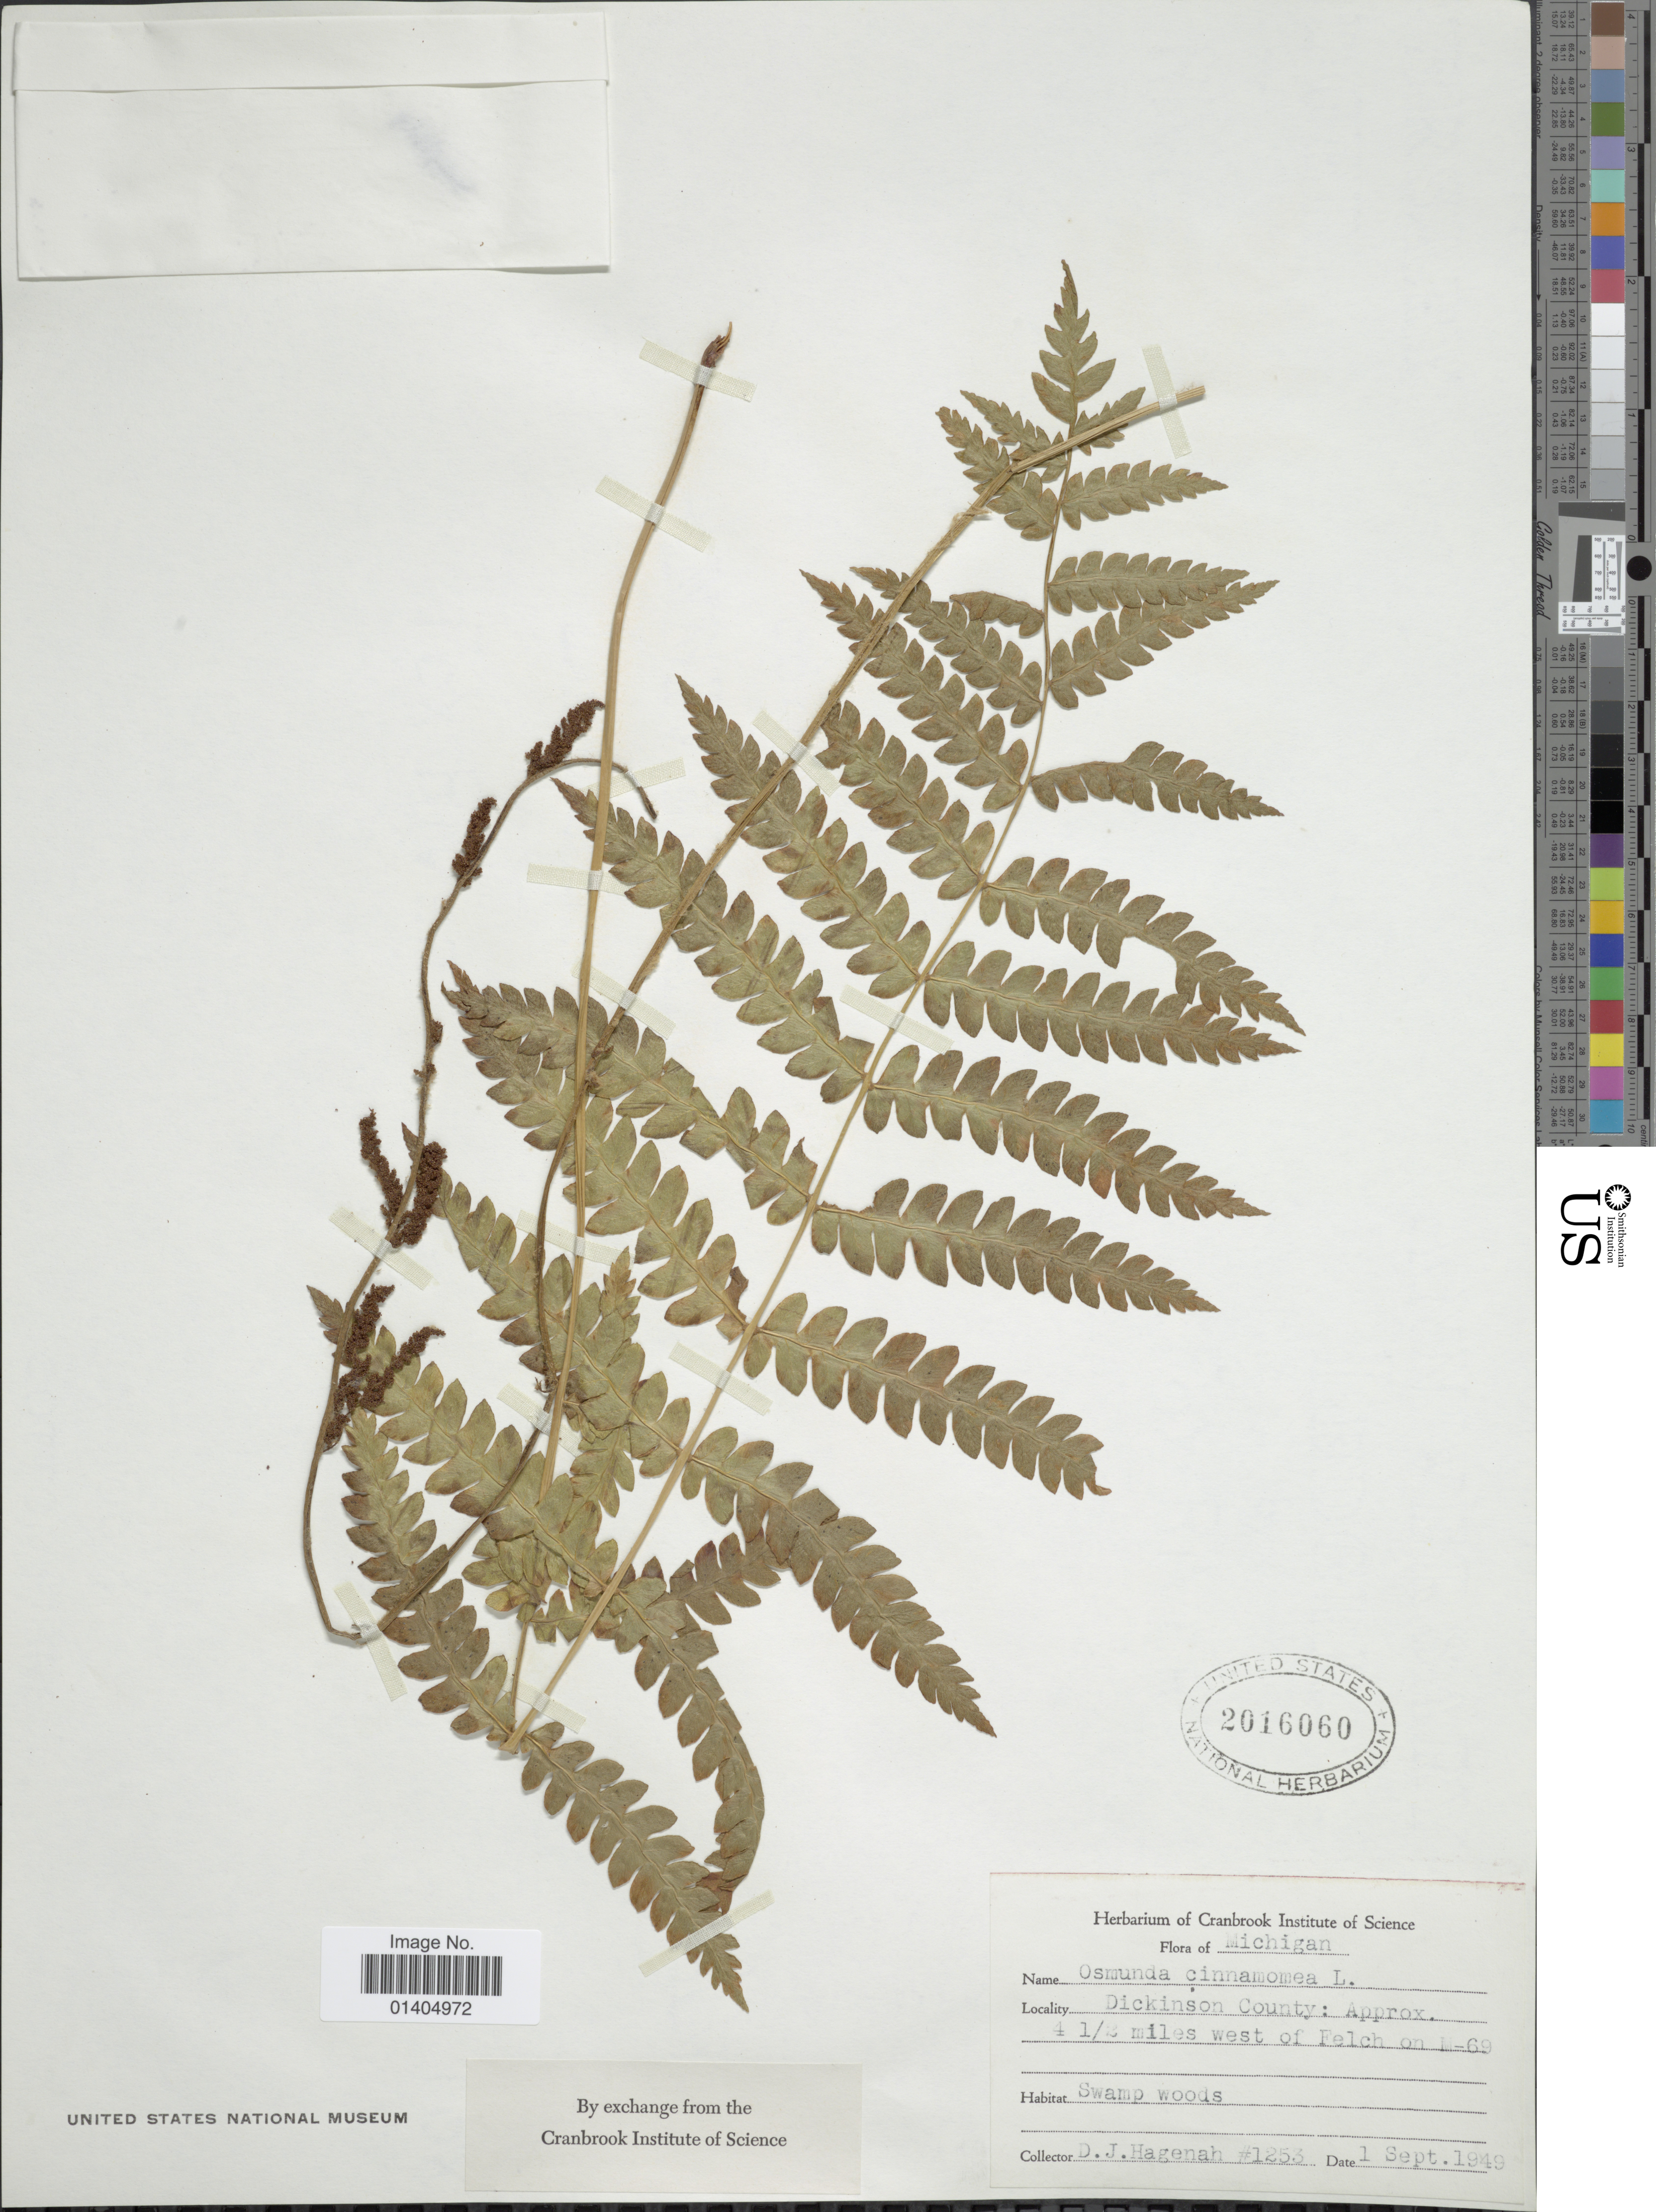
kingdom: Plantae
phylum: Tracheophyta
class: Polypodiopsida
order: Osmundales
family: Osmundaceae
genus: Osmundastrum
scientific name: Osmundastrum cinnamomeum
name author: (L.) C. Presl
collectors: D. Hagenah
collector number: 1253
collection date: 1949-09-01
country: United States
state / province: Michigan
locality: Dickinson County: Approx 4½ miles west of Felch on I-69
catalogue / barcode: US 2016060